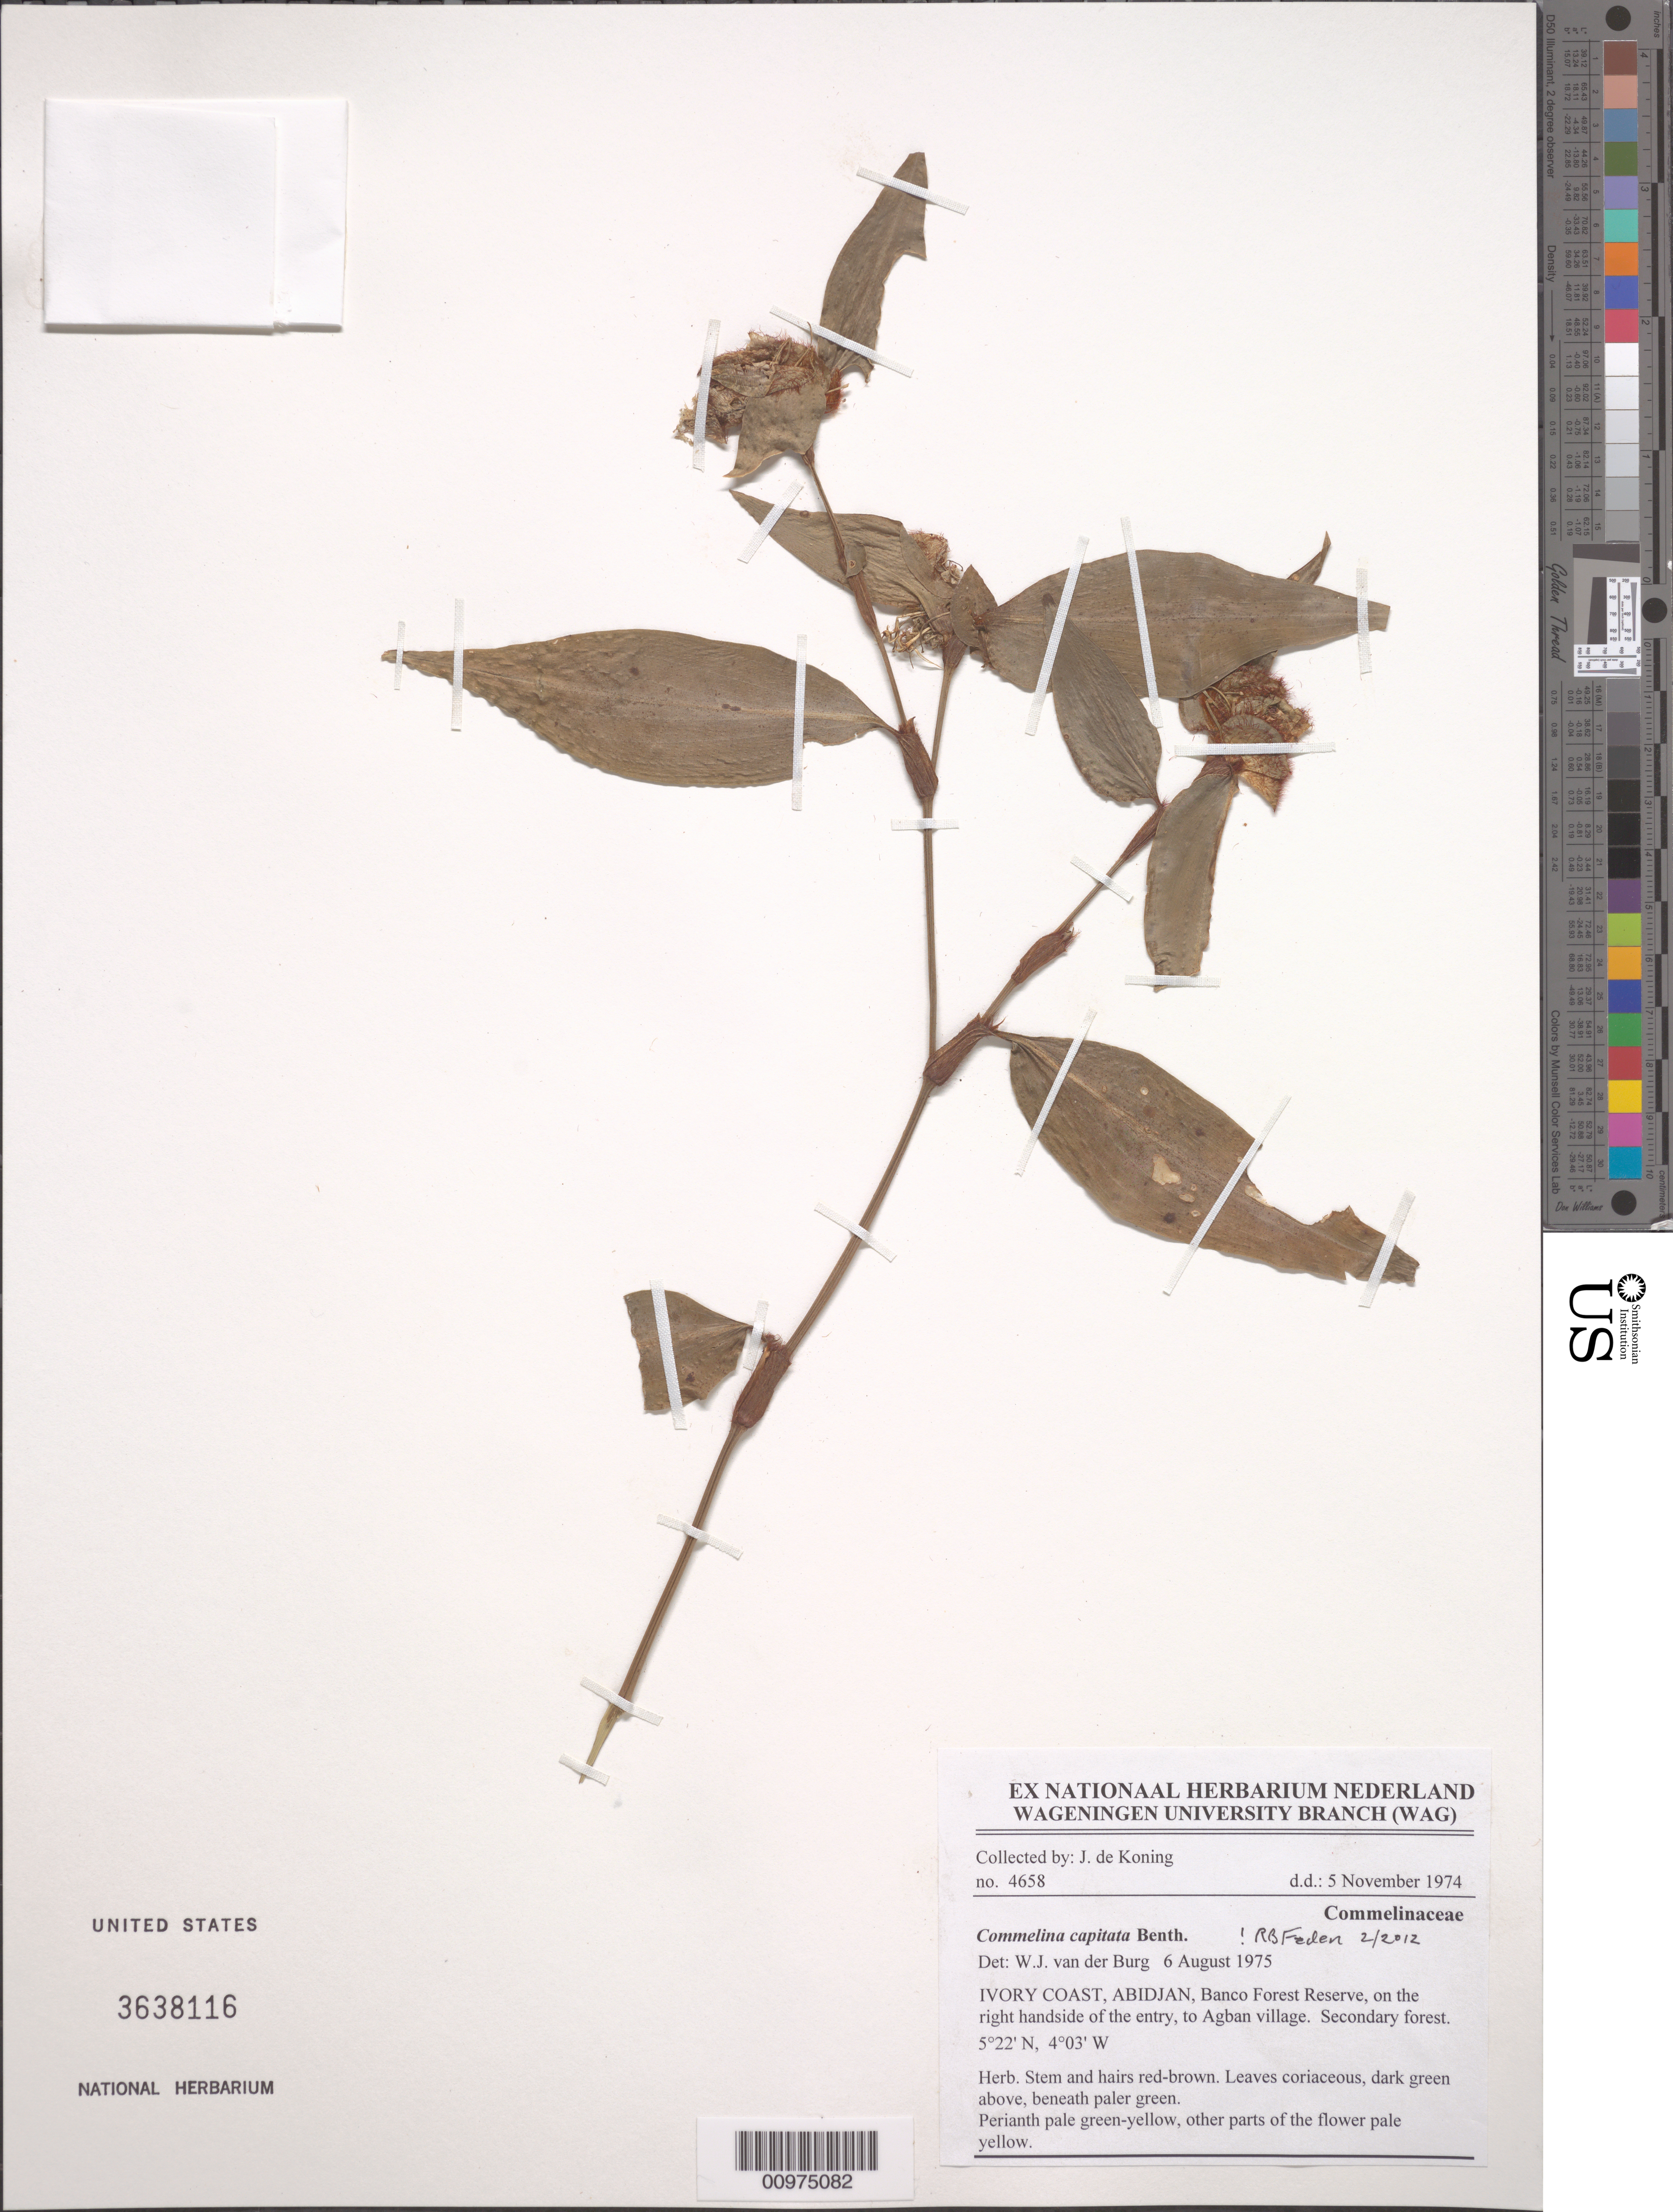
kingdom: Plantae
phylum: Tracheophyta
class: Liliopsida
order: Commelinales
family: Commelinaceae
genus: Commelina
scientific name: Commelina capitata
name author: Benth.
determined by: Faden, Robert B., (US), Smithsonian Institution - National Museum of Natural History (UNITED STATES)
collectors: J. de Koning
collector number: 4658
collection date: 1974-11-05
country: Ivory Coast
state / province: Abidjan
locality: Banco Forest Reserve, on the right handside of the entry, to Agban village.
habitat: Secondary forest.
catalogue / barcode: US 3638116